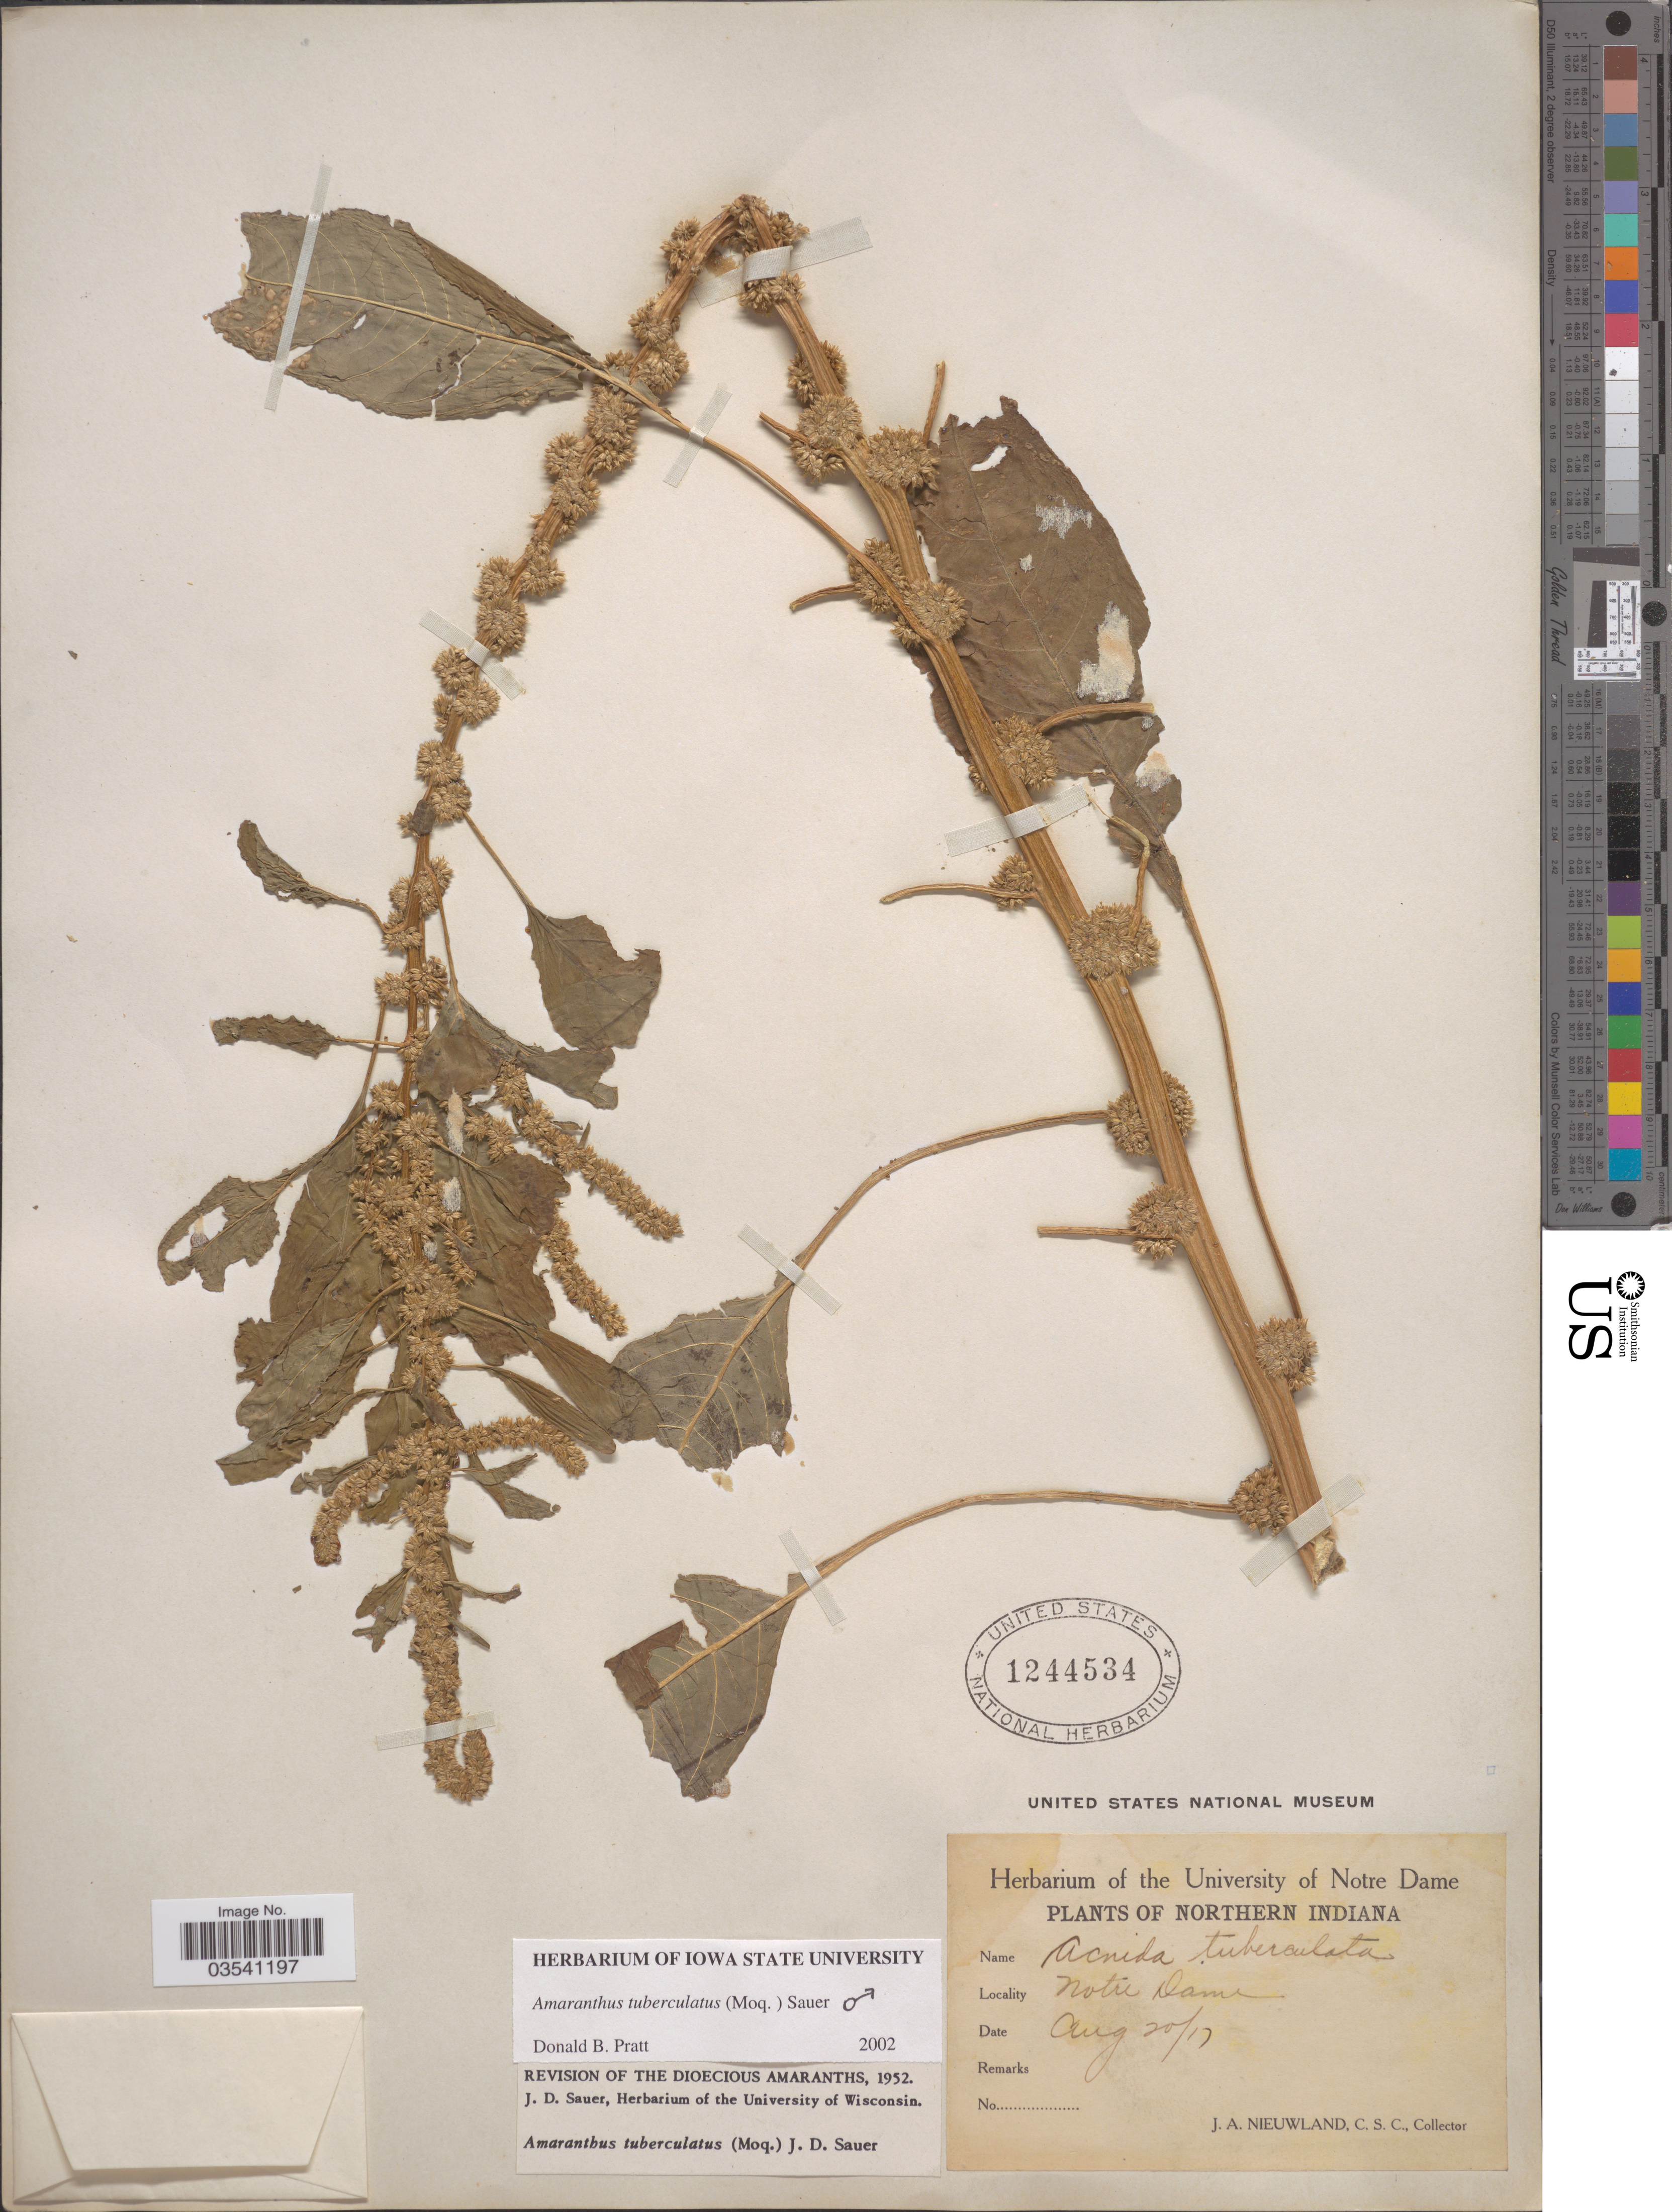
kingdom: Plantae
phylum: Tracheophyta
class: Magnoliopsida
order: Caryophyllales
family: Amaranthaceae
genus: Amaranthus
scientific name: Amaranthus tuberculatus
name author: (Moq.) J.D. Sauer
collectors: J. A. Nieuwland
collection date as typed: Transcribed d/m/y: 20/8/17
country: United States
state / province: Indiana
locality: Northern Indiana. Notre Dame.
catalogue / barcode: US 1244534